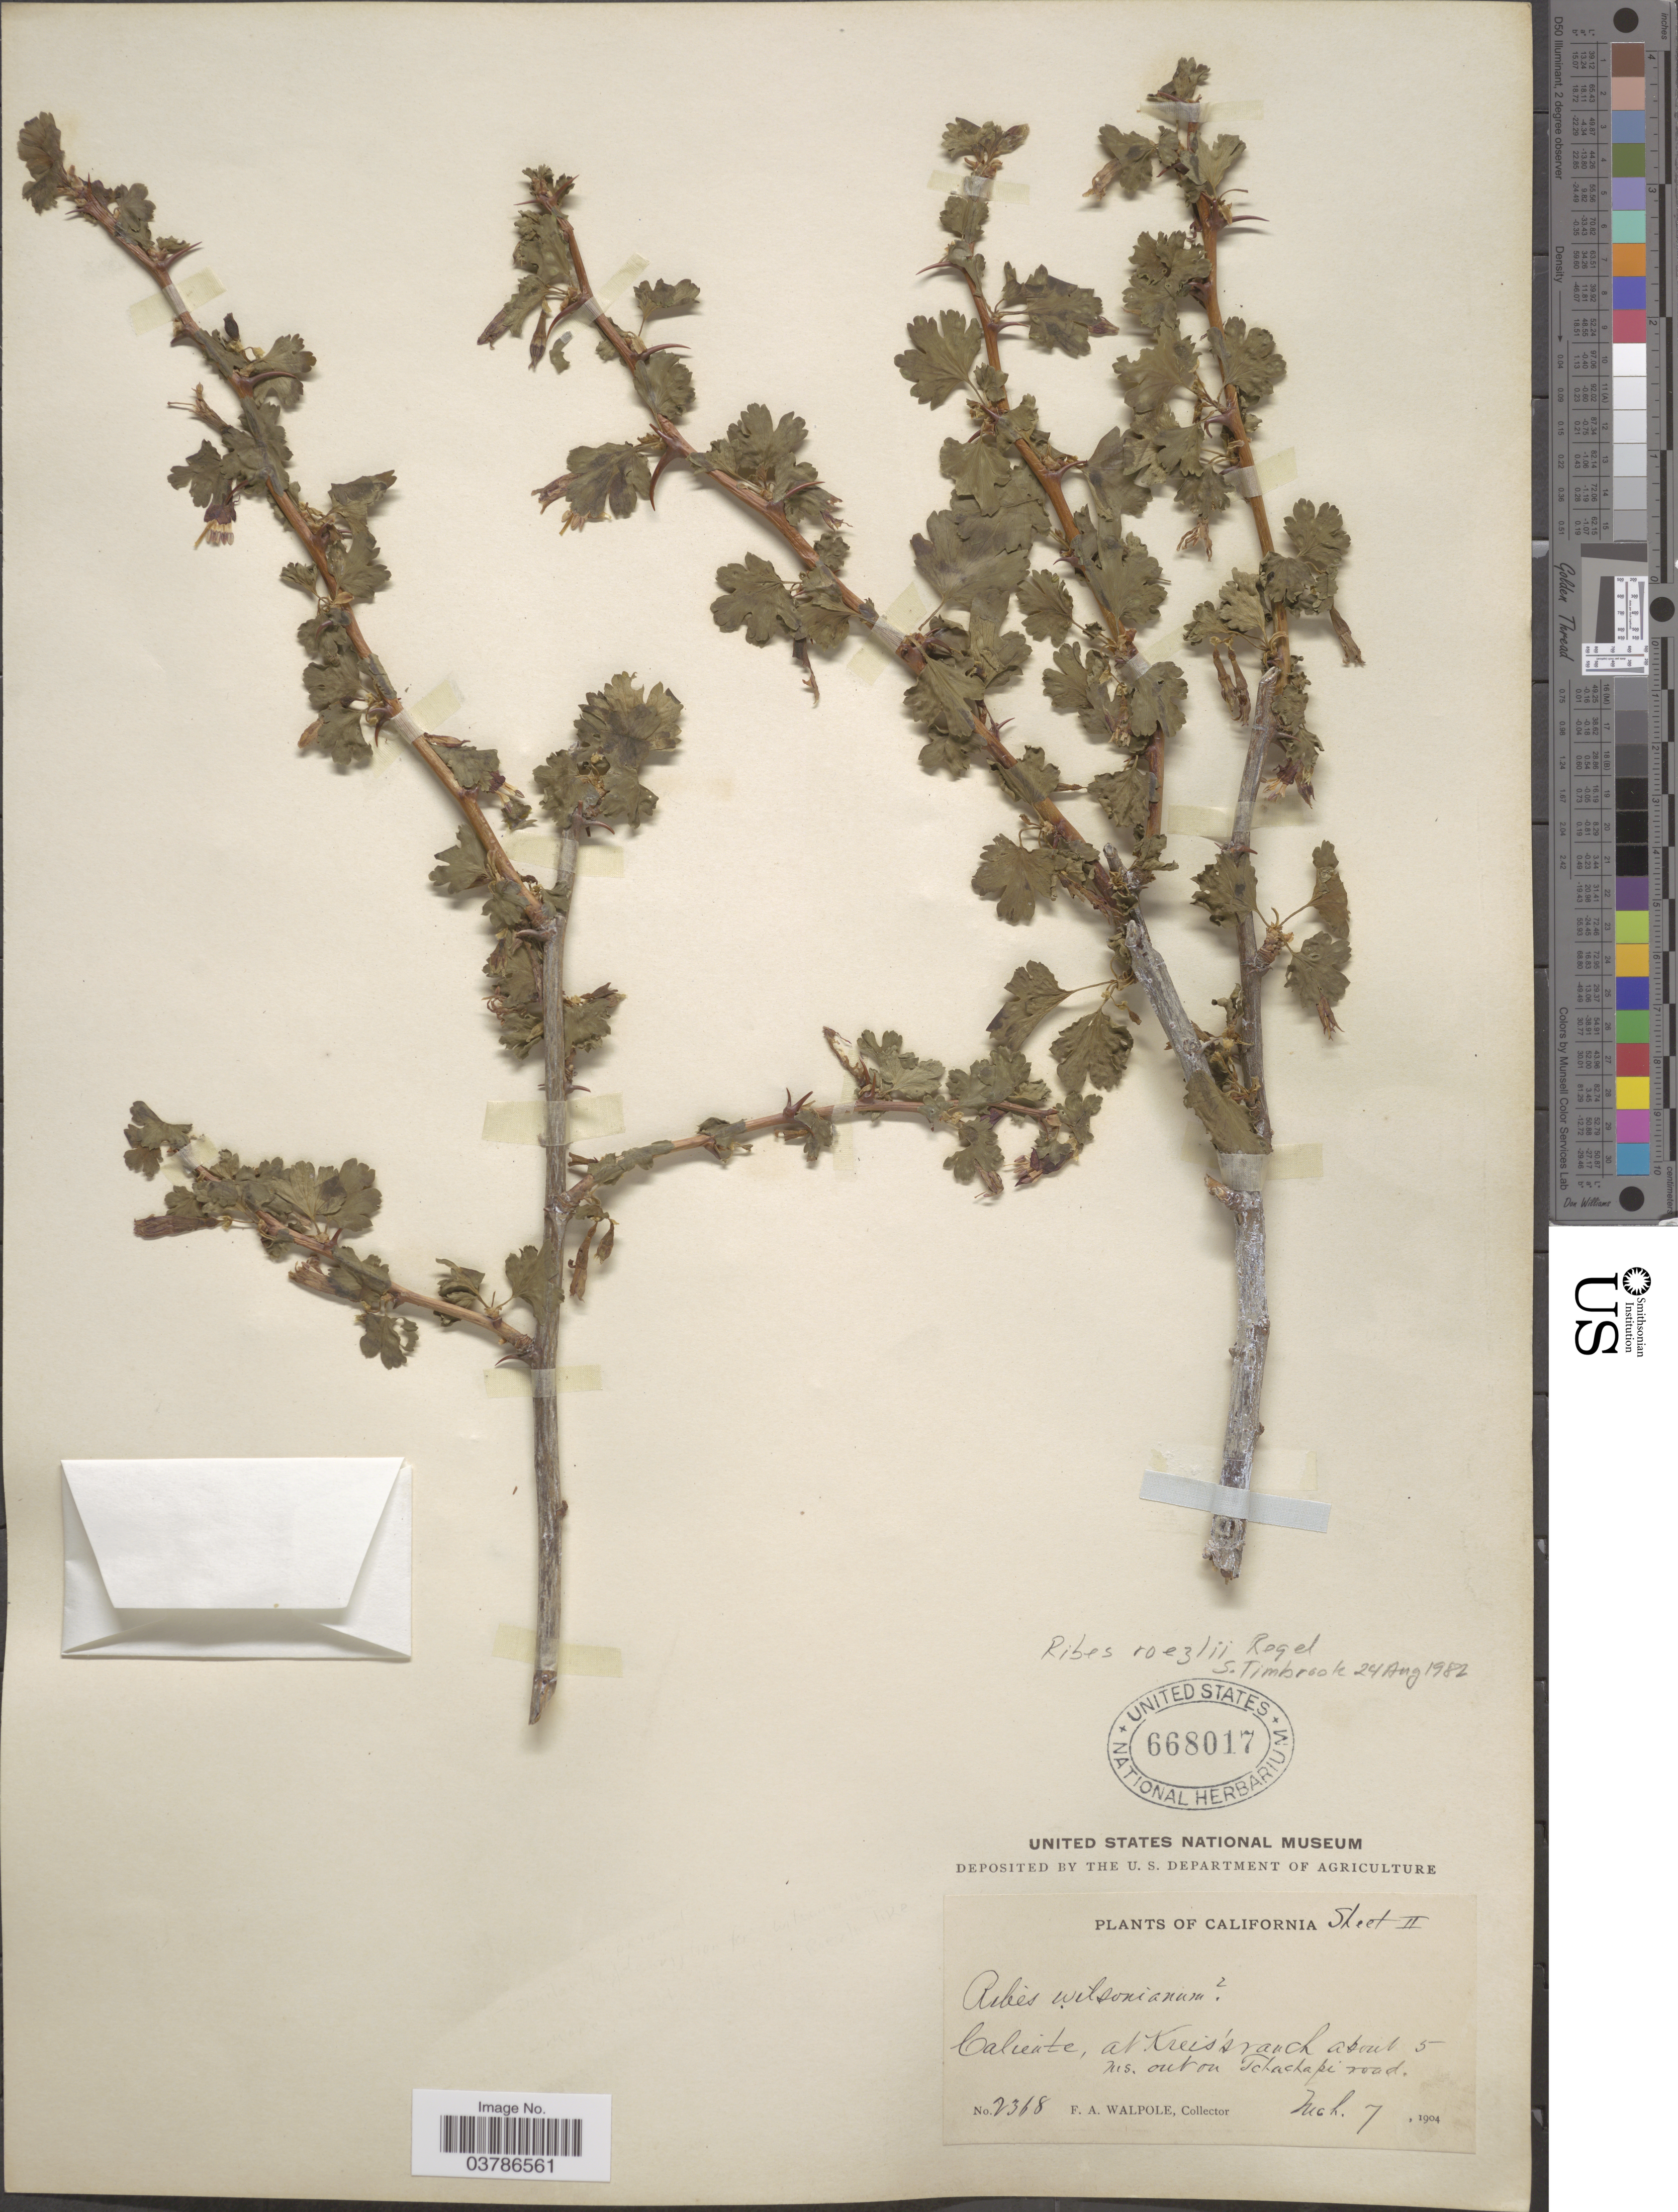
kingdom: Plantae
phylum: Tracheophyta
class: Magnoliopsida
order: Saxifragales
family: Grossulariaceae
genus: Ribes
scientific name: Ribes roezlii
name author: Regel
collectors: F. Walpole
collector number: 2368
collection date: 1904-03-07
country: United States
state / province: California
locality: Caliente, at Kreis's ranch about 5 ms. out on Tchachapi road.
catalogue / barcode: US 668017